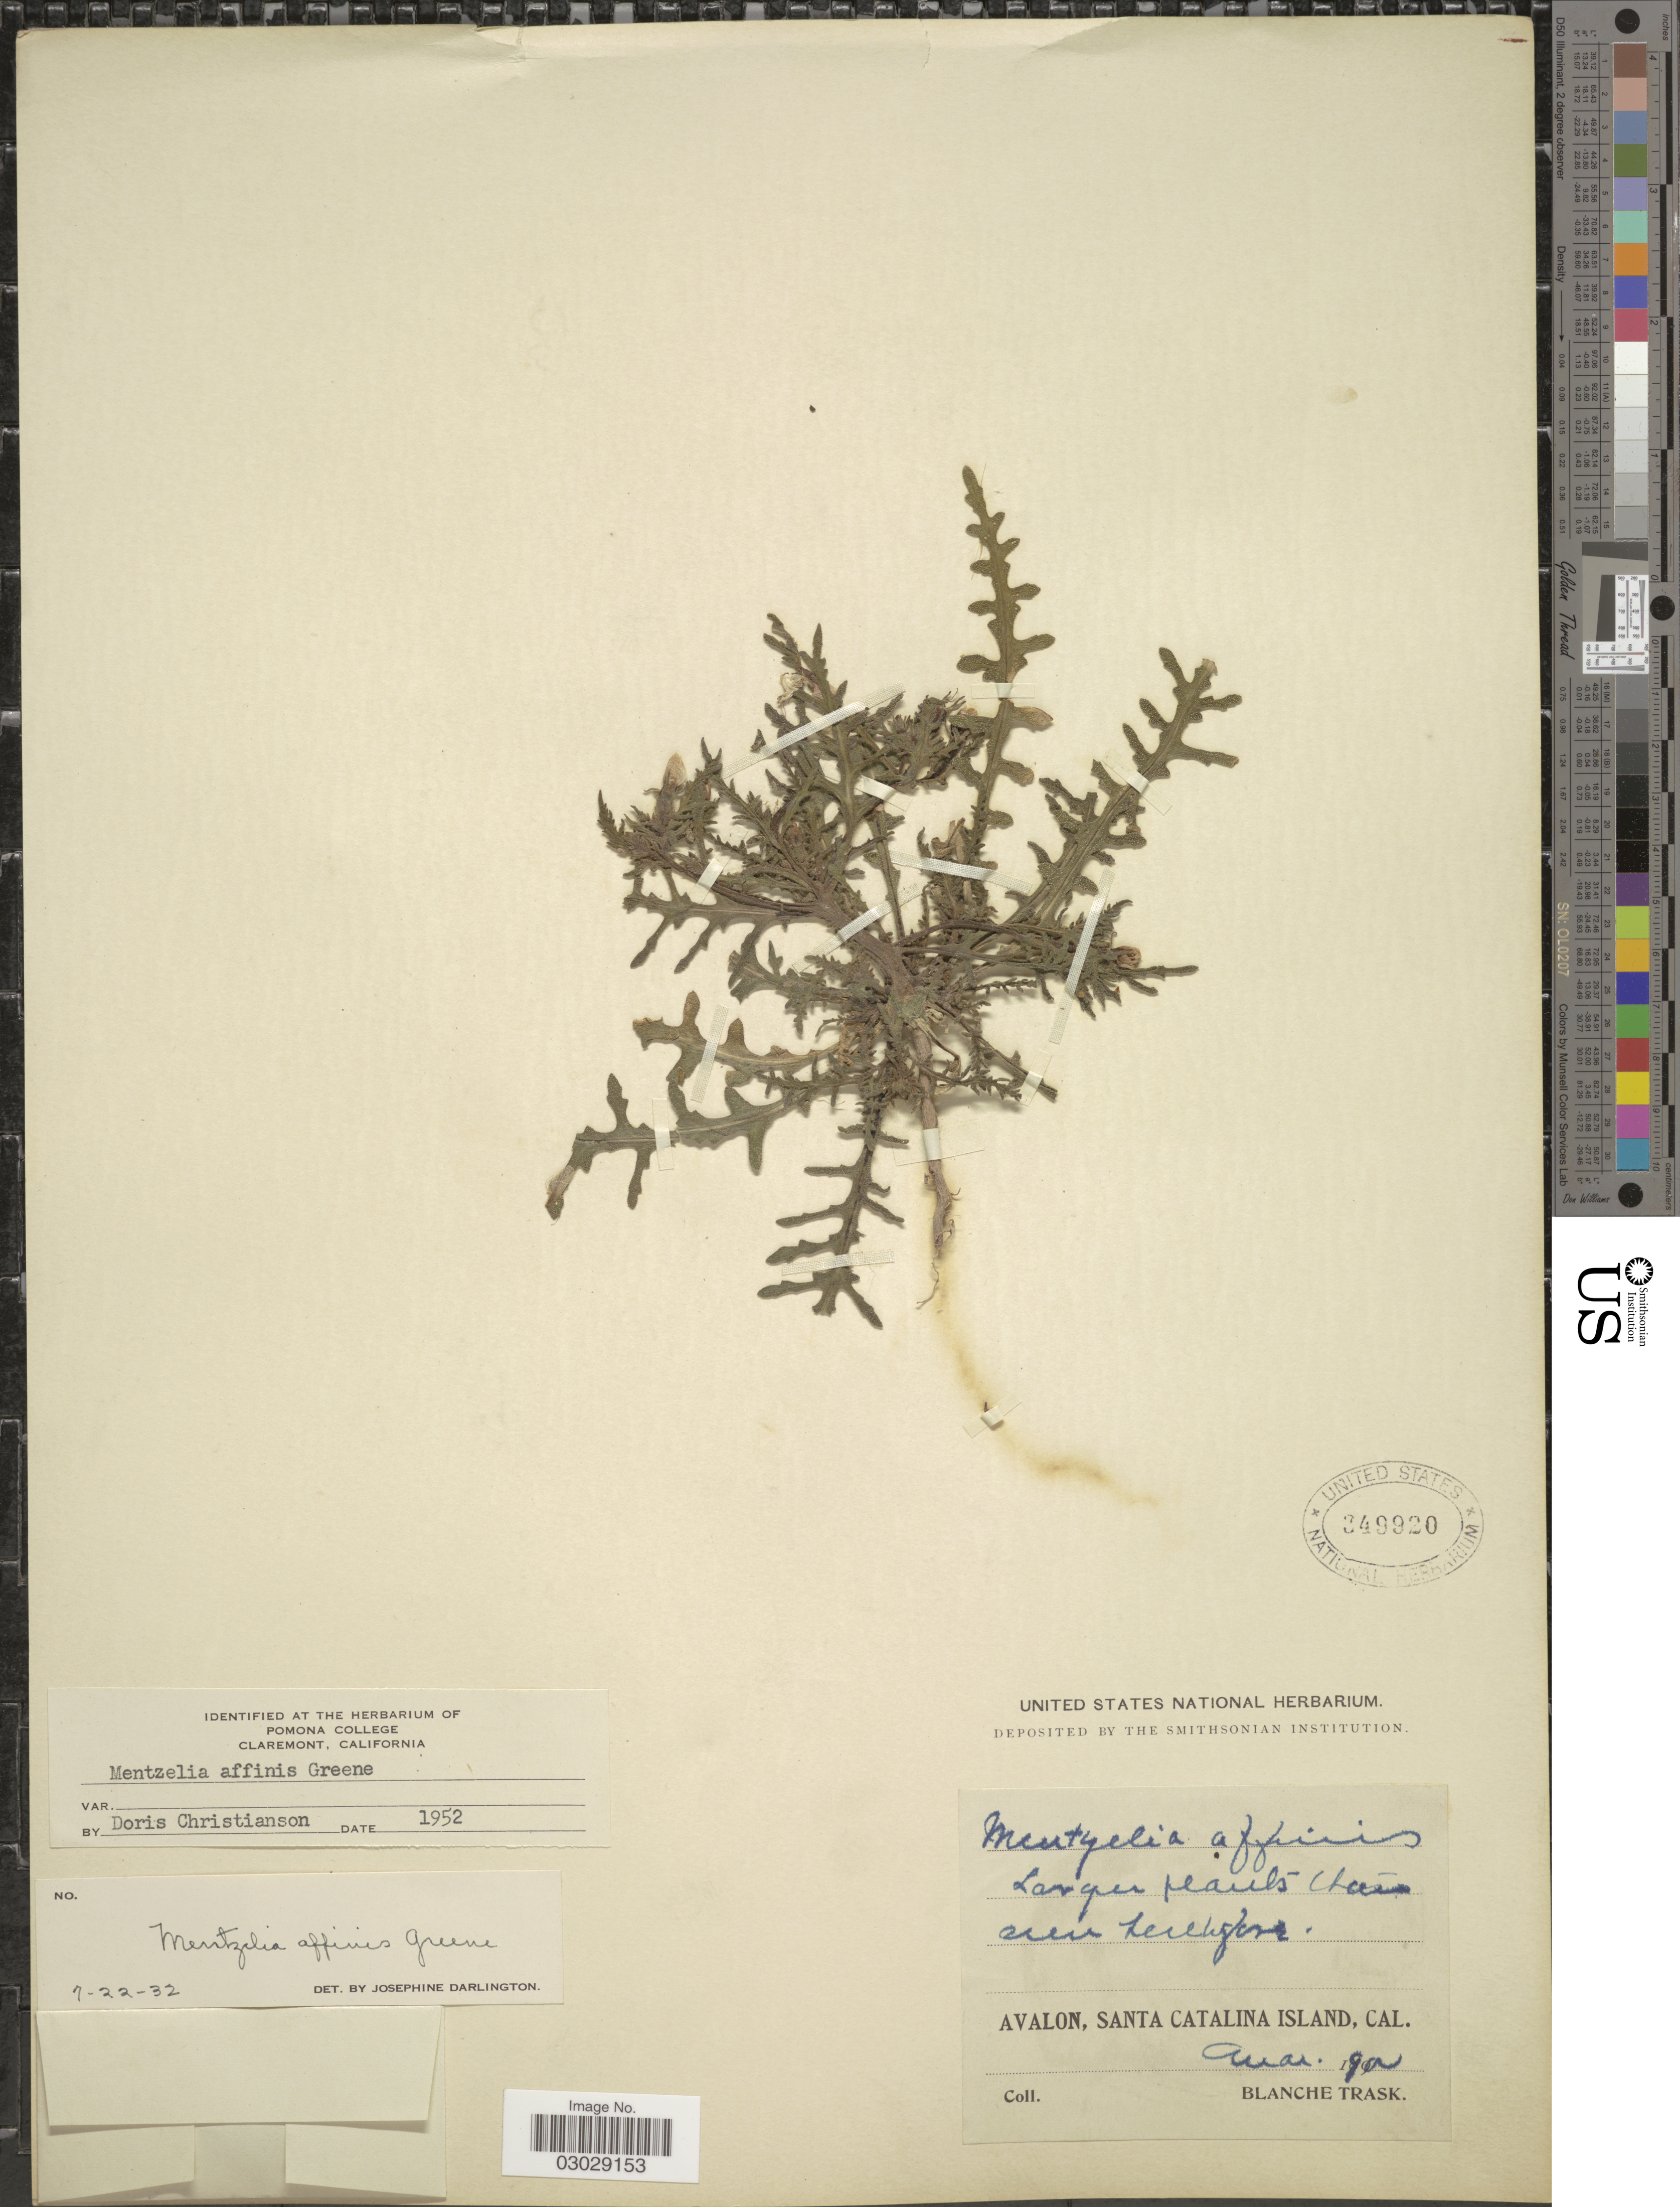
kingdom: Plantae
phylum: Tracheophyta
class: Magnoliopsida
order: Cornales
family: Loasaceae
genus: Mentzelia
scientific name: Mentzelia affinis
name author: Greene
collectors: B. Trask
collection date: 1900-03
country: United States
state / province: California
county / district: Los Angeles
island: Santa Catalina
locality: Avalon, Santa Catalina Island.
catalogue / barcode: US 349920